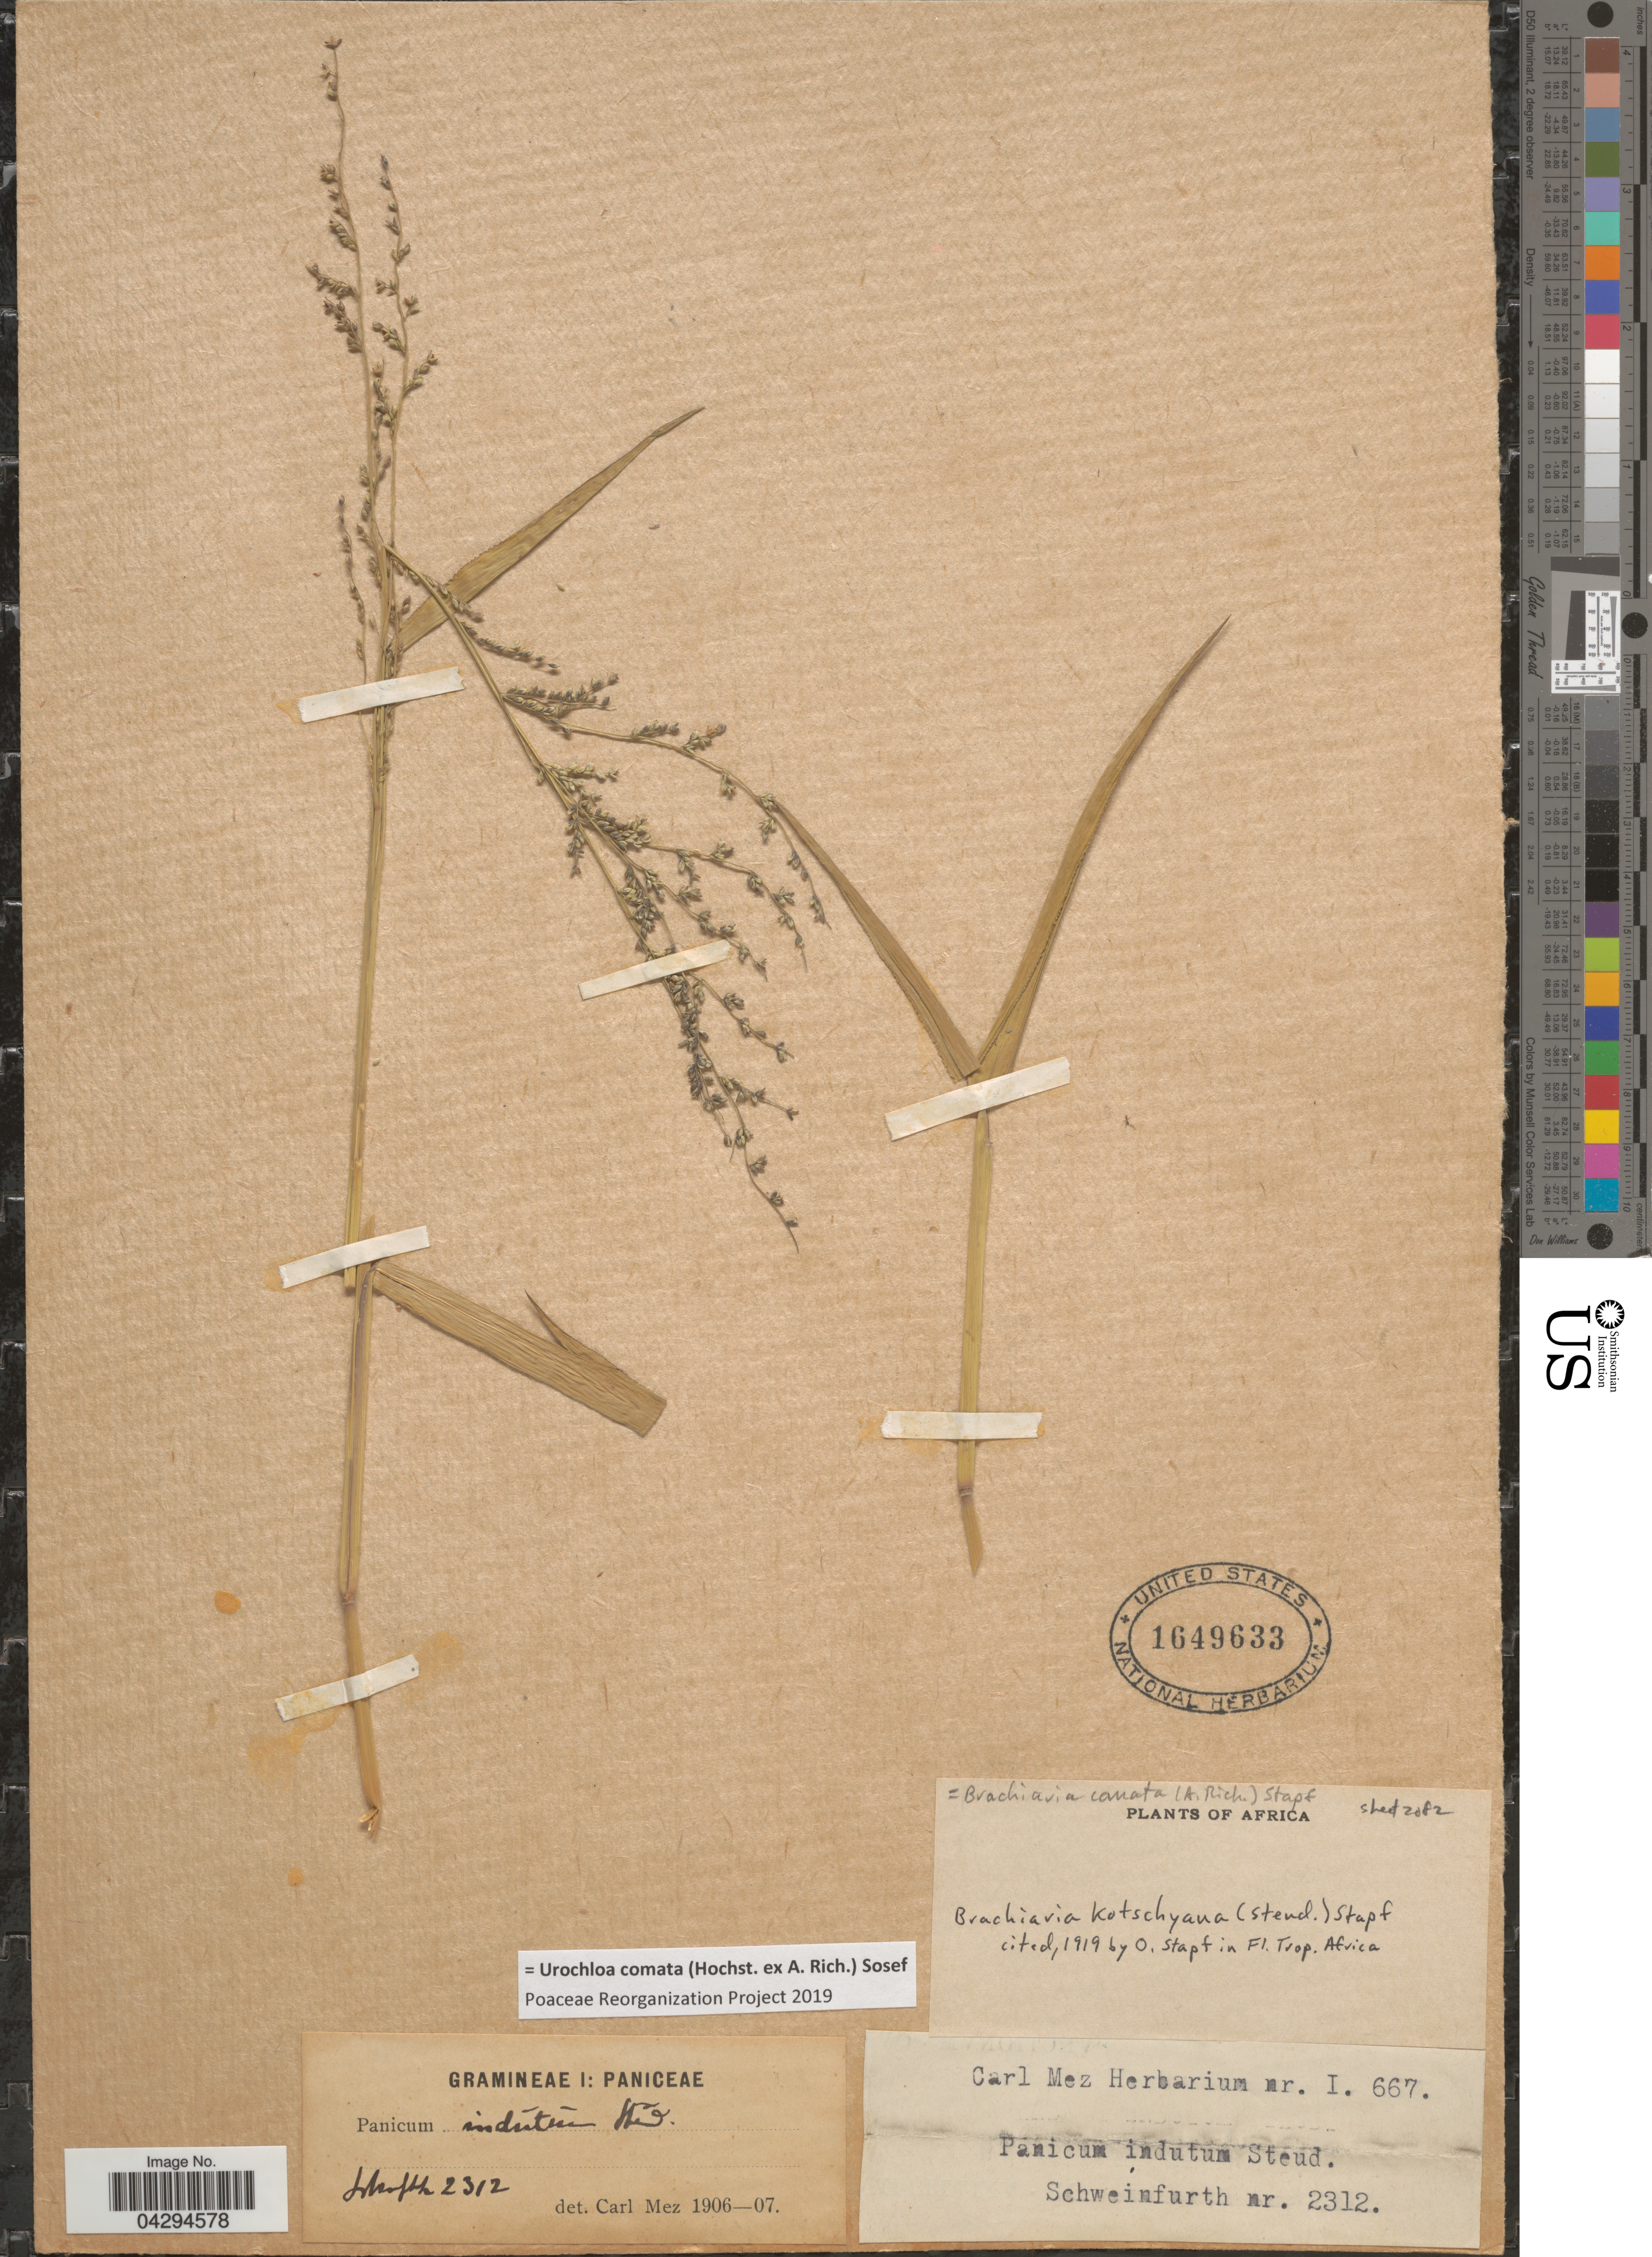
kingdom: Plantae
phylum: Tracheophyta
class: Liliopsida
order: Poales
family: Poaceae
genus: Urochloa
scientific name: Urochloa comata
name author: (Hochst. ex A. Rich.) Sosef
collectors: Schweinfurth, --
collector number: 2312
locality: Africa.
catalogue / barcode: US 1649633